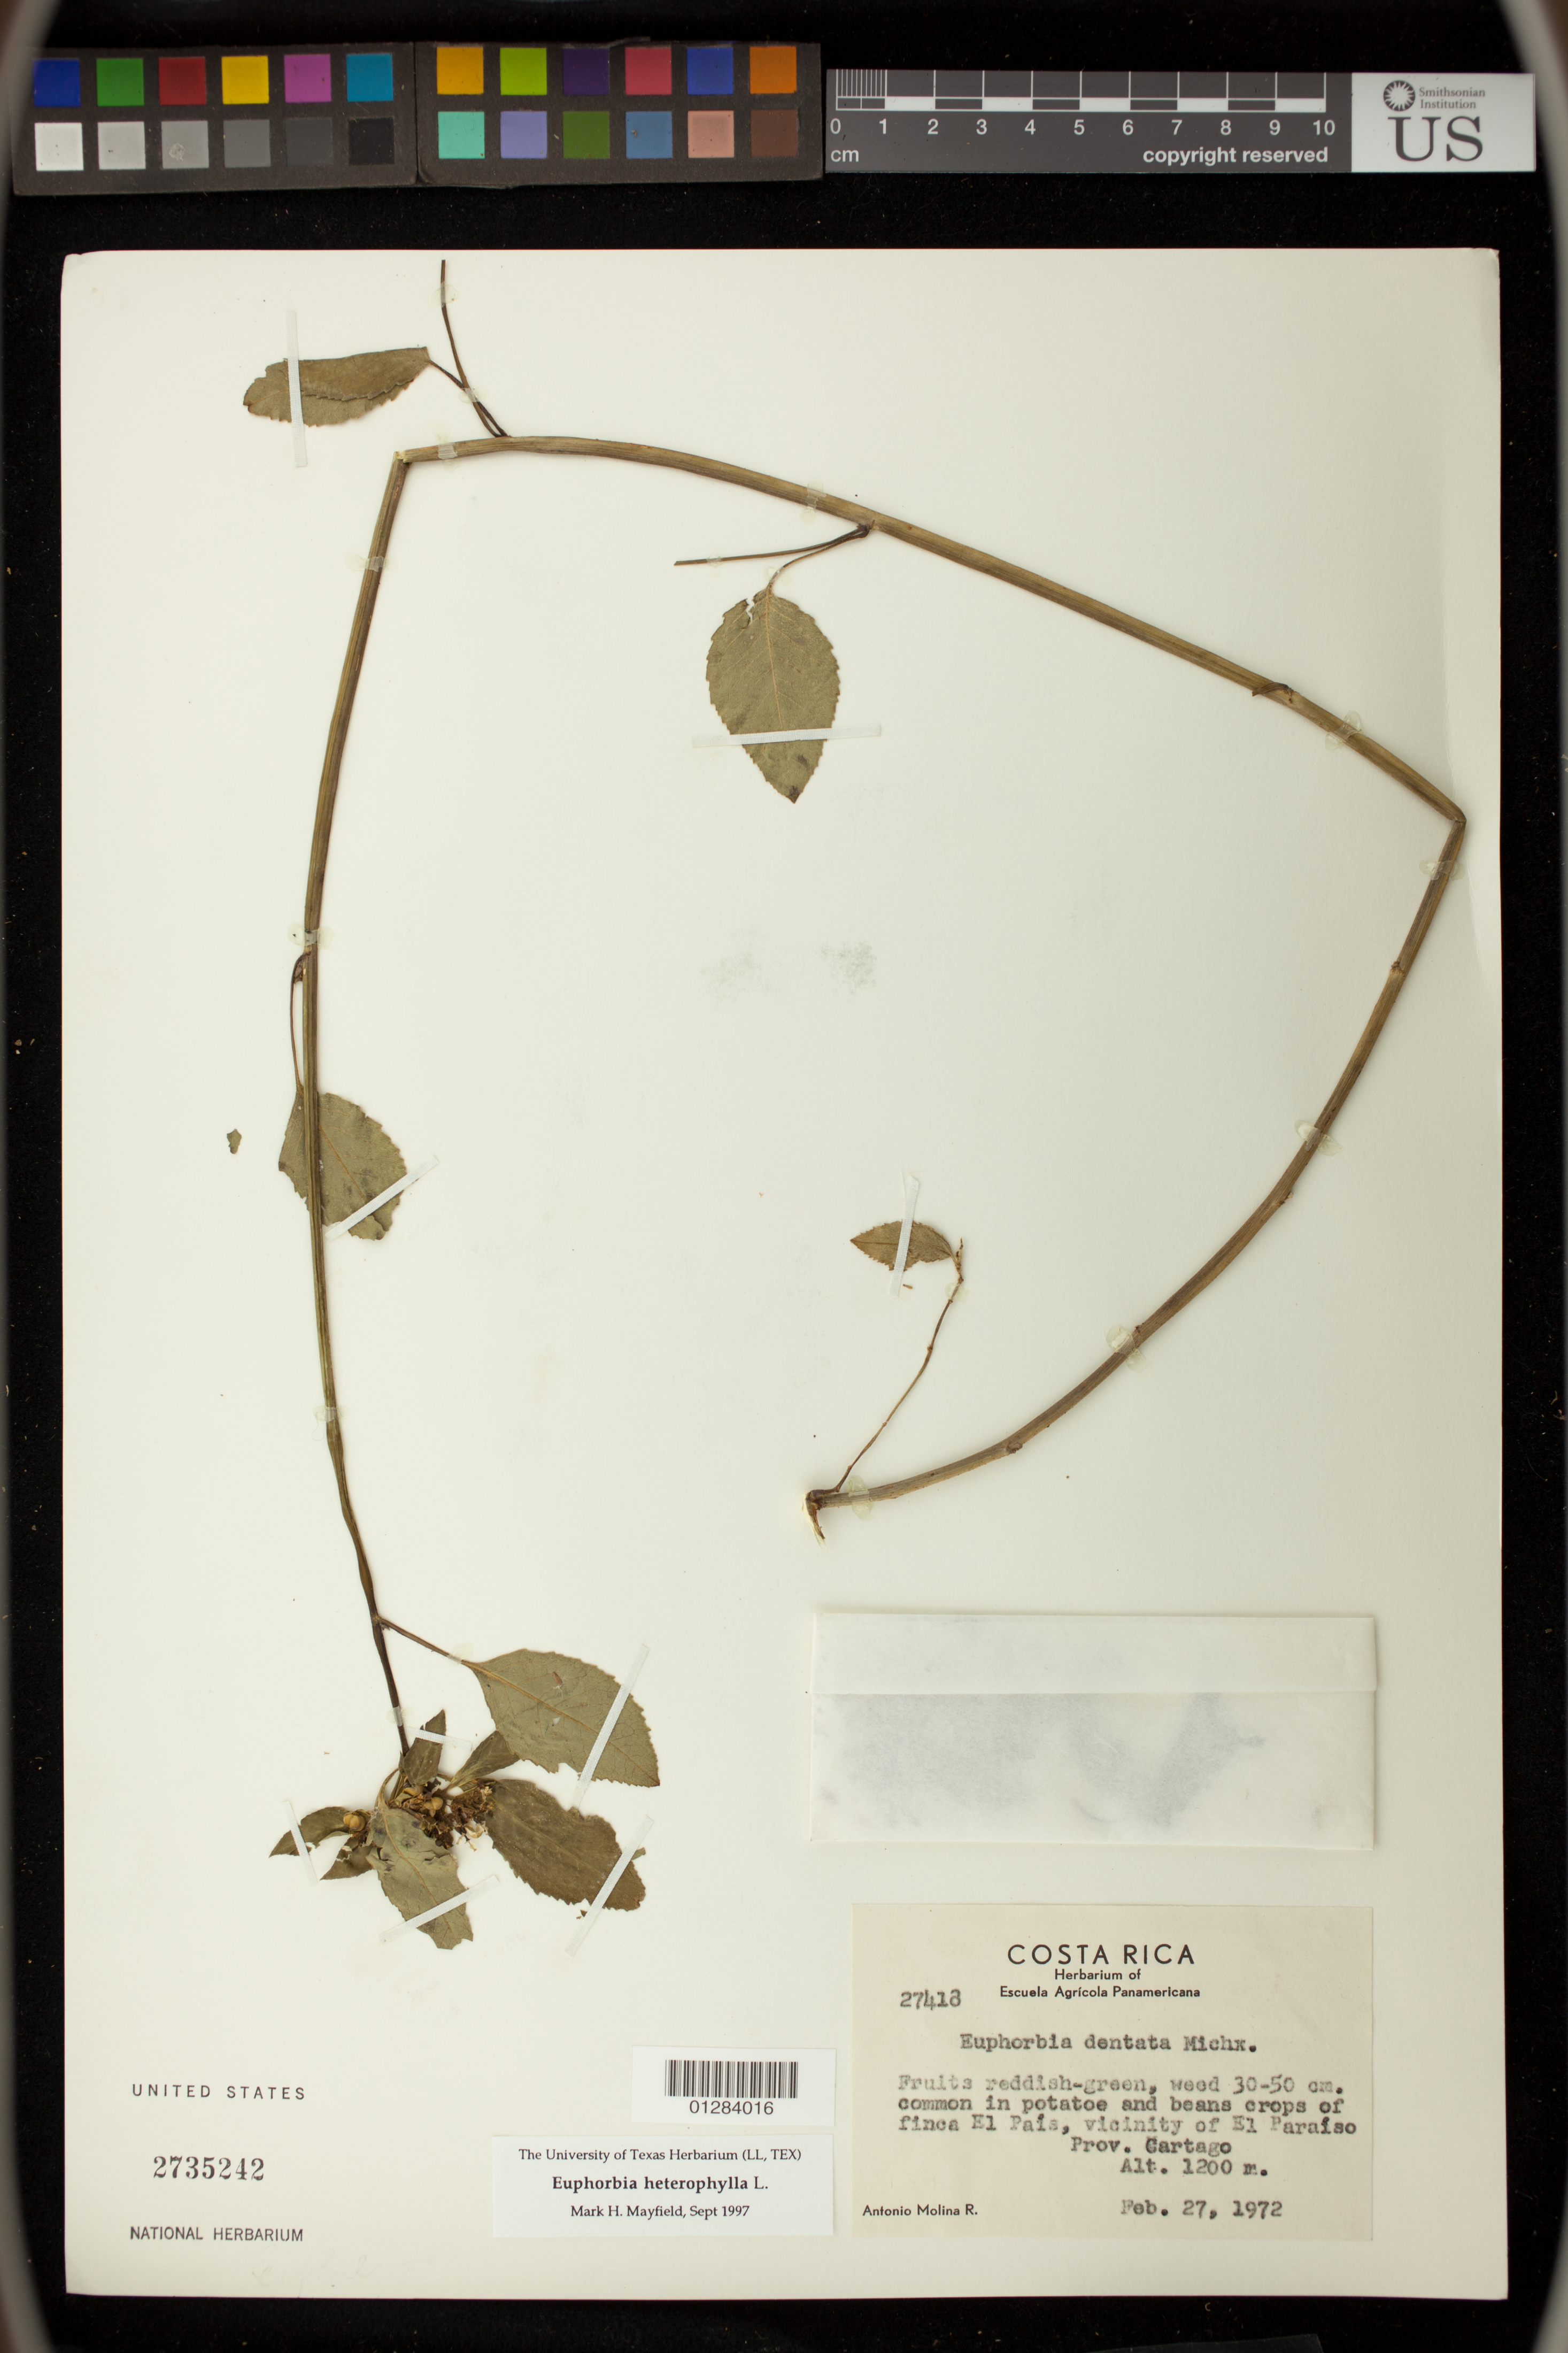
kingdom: Plantae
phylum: Tracheophyta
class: Magnoliopsida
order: Malpighiales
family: Euphorbiaceae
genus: Euphorbia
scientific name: Euphorbia heterophylla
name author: L.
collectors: A. Molina R.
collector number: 27418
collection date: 1972-02-27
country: Costa Rica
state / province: Cartago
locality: Vicinity of El Paraiso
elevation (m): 1200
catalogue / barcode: US 2735242